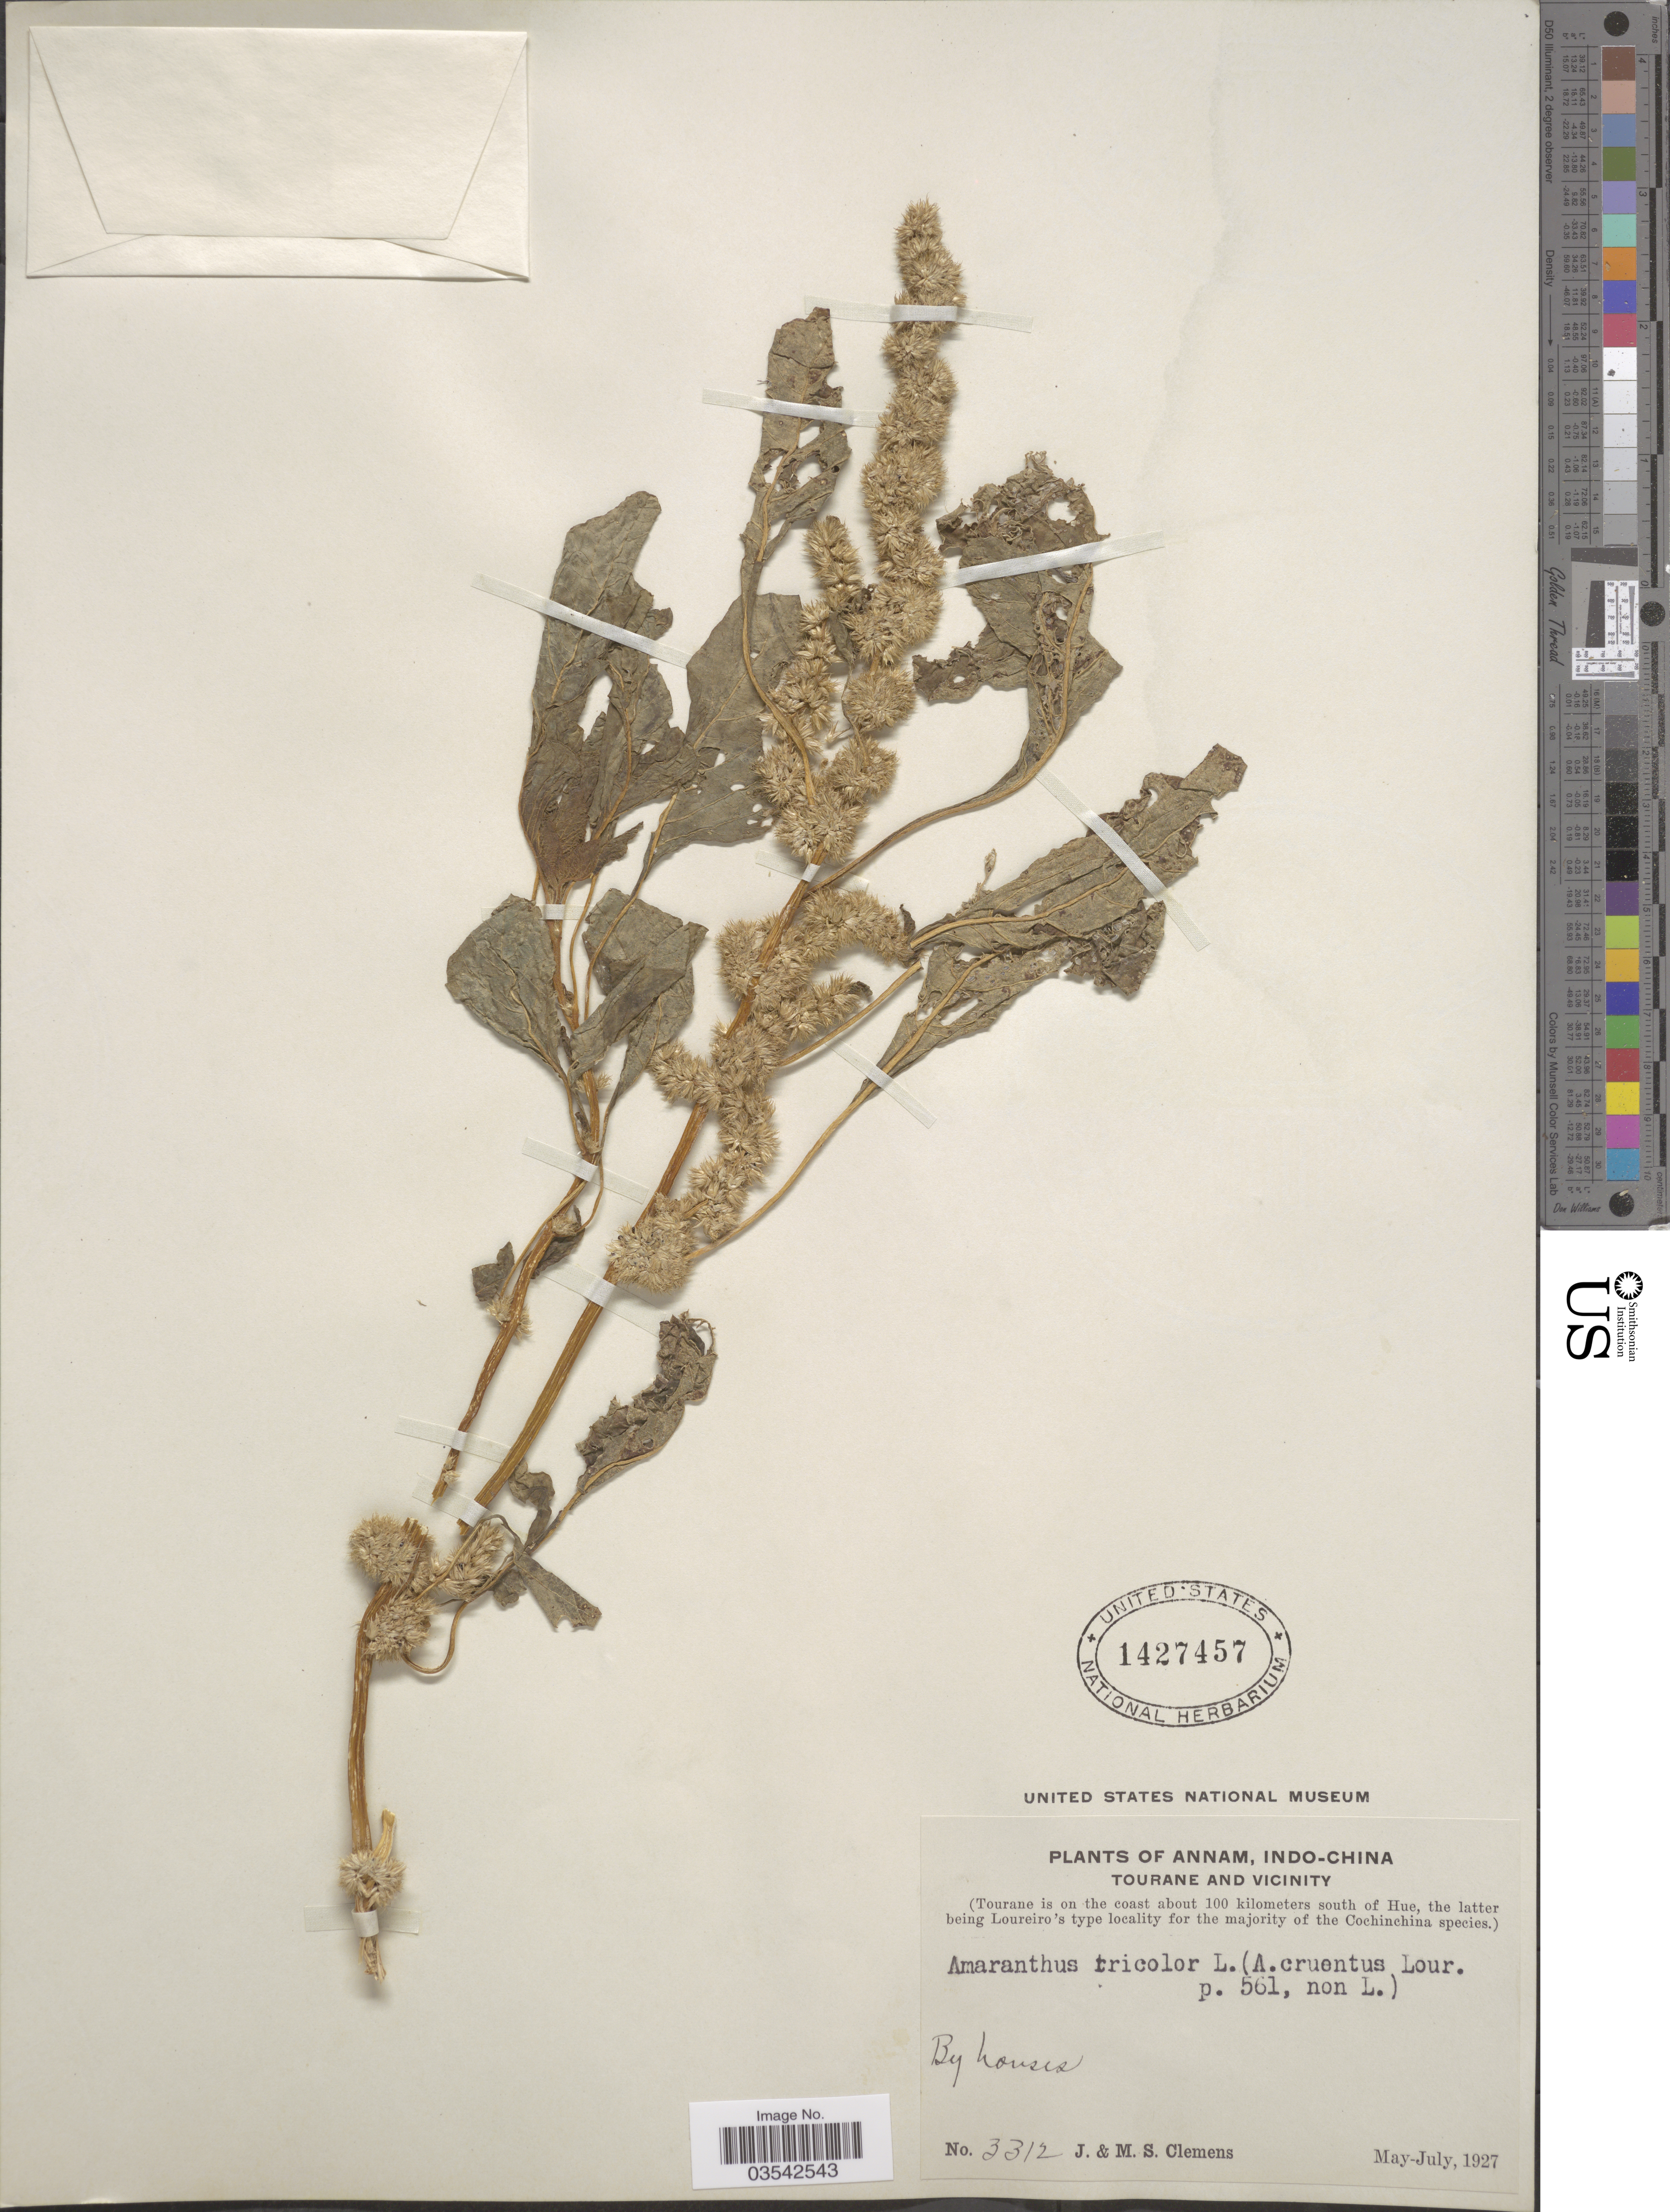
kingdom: Plantae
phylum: Tracheophyta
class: Magnoliopsida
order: Caryophyllales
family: Amaranthaceae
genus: Amaranthus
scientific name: Amaranthus tricolor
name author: L.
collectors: J. Clemens & M. S. Clemens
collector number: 3312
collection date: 1927-05/1927-07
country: Vietnam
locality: Annam, Indo-China. Tourane and Vicinity. (Tourane is on the coast about 100 kilometers south of Hue). By houses.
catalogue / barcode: US 1427457